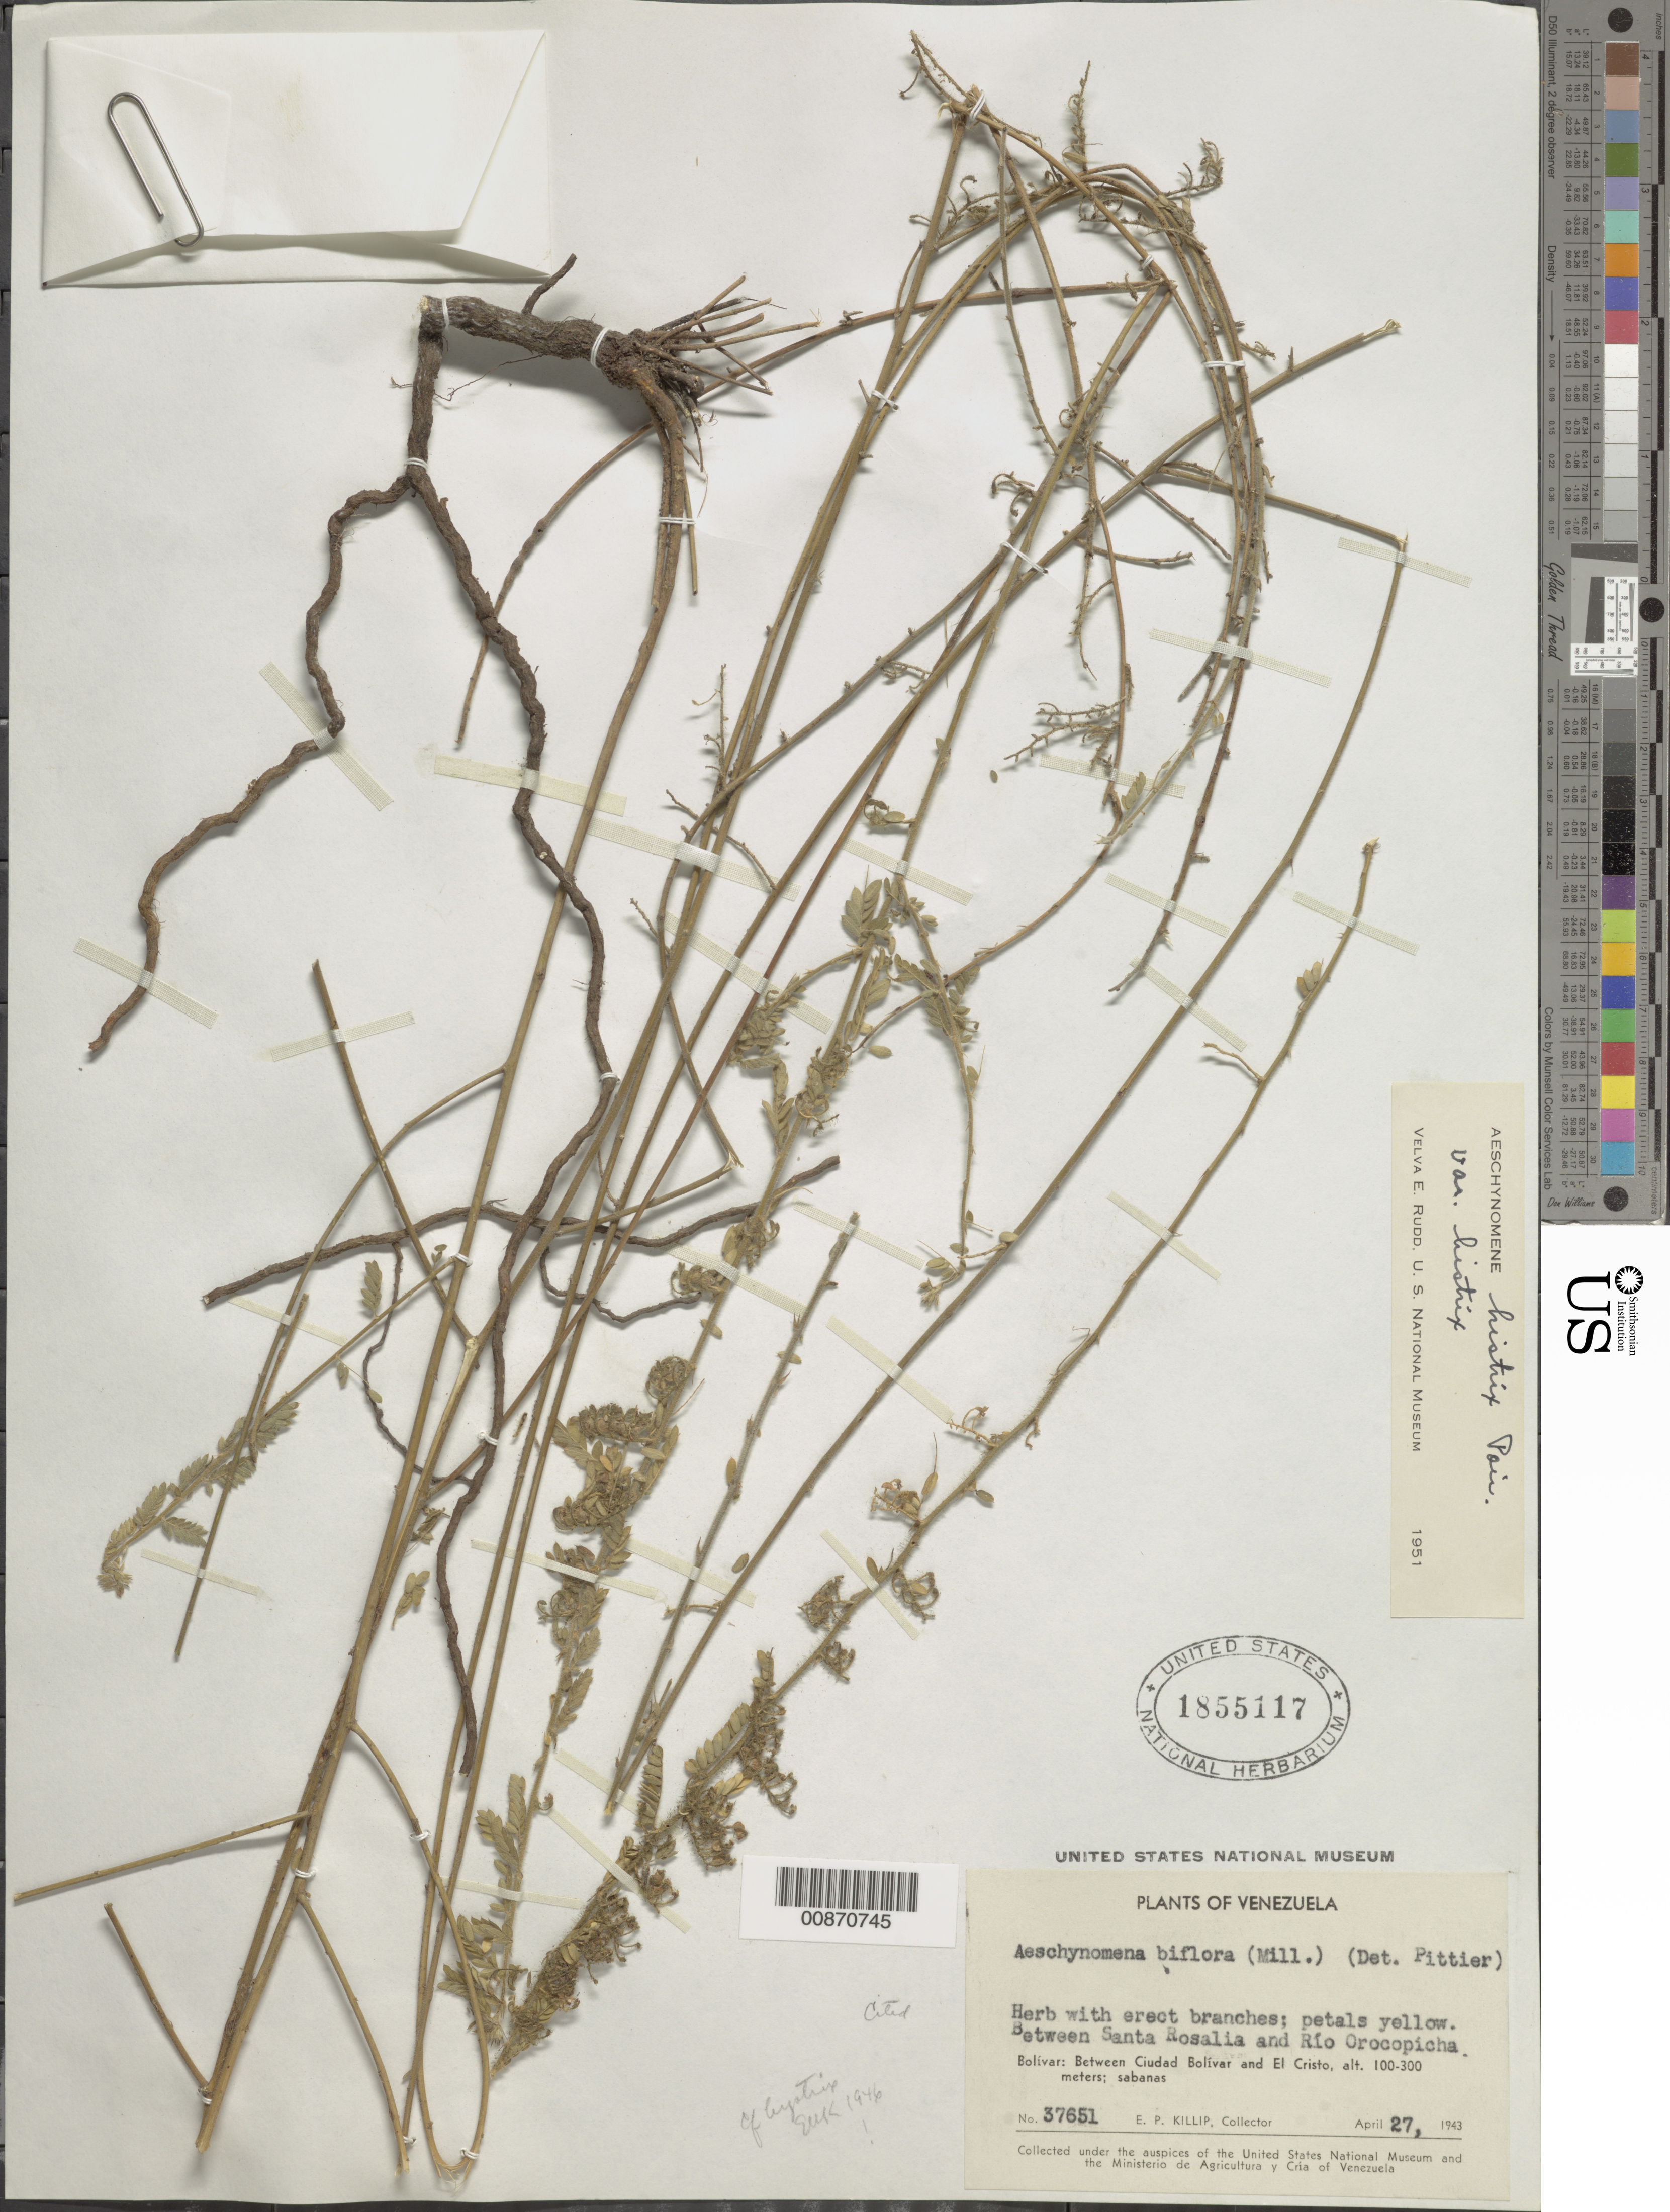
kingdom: Plantae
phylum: Tracheophyta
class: Magnoliopsida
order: Fabales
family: Fabaceae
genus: Aeschynomene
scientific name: Aeschynomene histrix var. histrix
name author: Poir.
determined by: Rudd, V. E.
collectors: E. P. Killip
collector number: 37651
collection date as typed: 27-Apr-43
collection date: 1943-04-27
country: Venezuela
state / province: Bolívar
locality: Ciudad Bolívar to El Cristo, between Santa Rosalia and Río Orocopicha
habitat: Sabanas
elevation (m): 100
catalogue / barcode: US 1855117